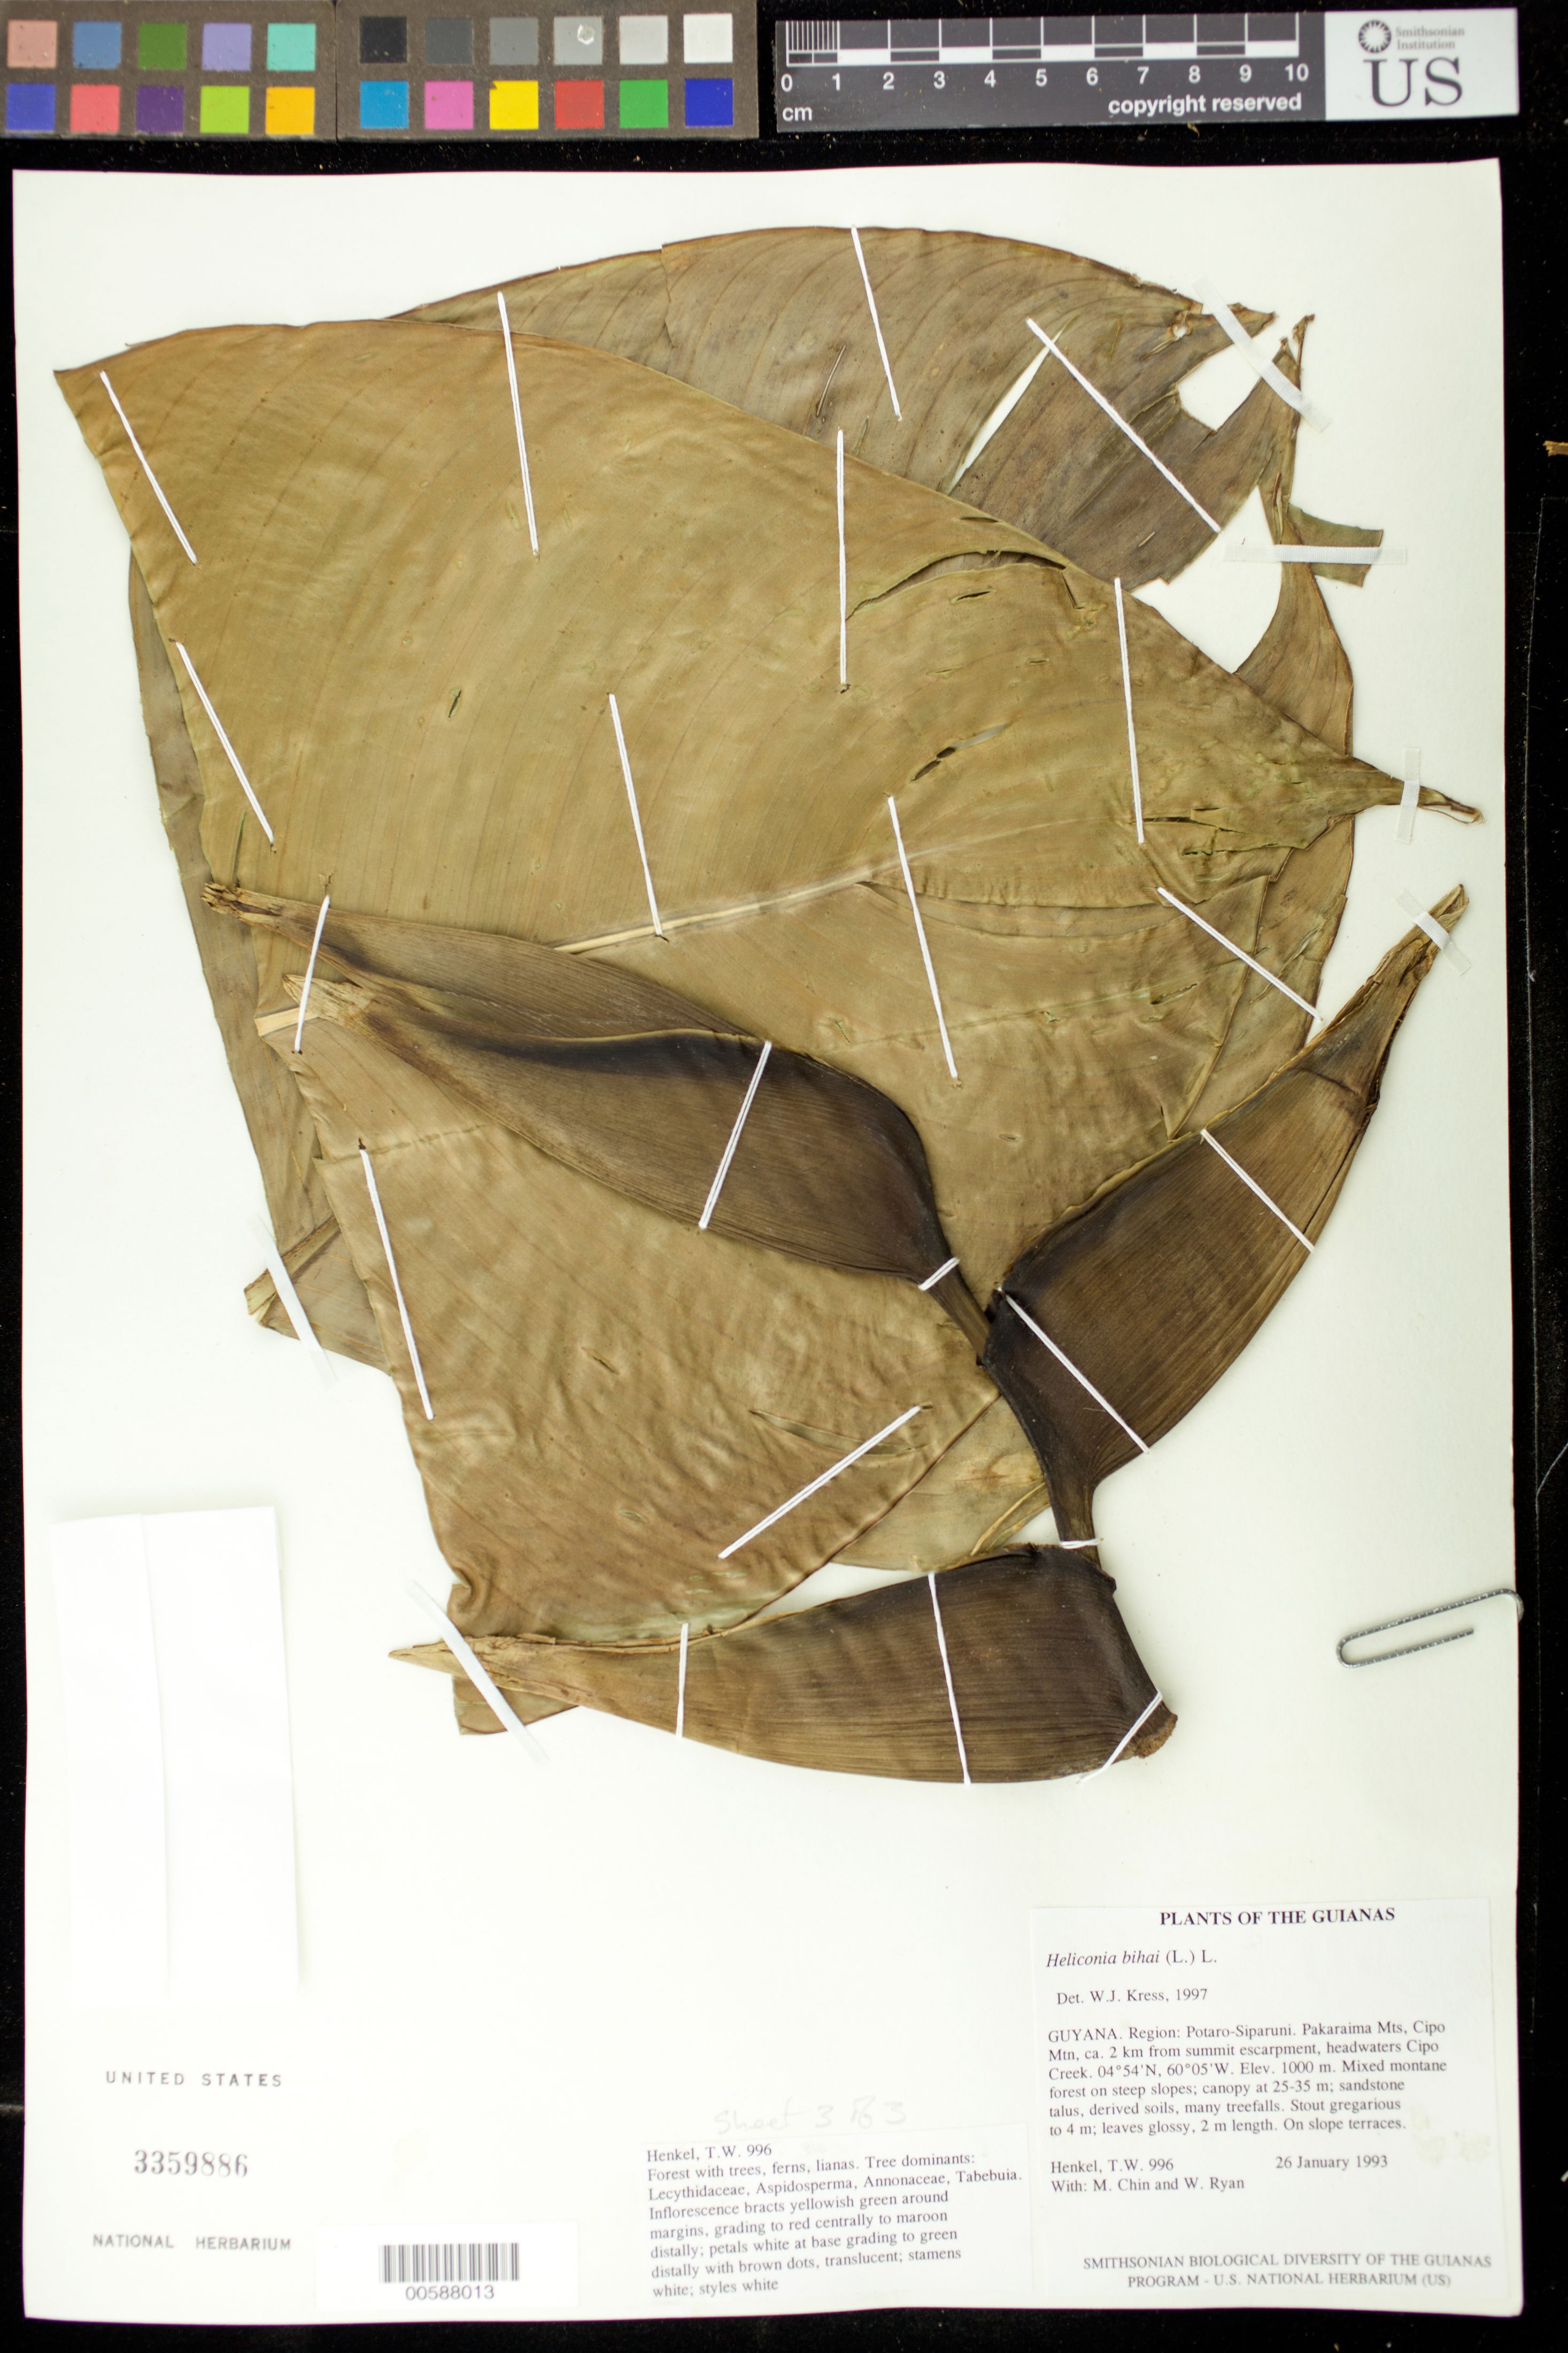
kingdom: Plantae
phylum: Tracheophyta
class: Liliopsida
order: Zingiberales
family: Heliconiaceae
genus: Heliconia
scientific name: Heliconia bihai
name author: (L.) L.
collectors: T. Henkel, M. Chin & W. Ryan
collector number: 996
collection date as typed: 26 January 1993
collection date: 1993-01-26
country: Guyana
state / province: Potaro-Siparuni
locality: Pakaraima Mts, Cipo Mtn, ca. 2 km from summit escarpment, headwaters Cipo Creek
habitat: Mixed montane forest on steep slopes; canopy at 25-35 m; sandstone talus, derived soils, many treefalls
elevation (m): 1000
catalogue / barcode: US 3359886